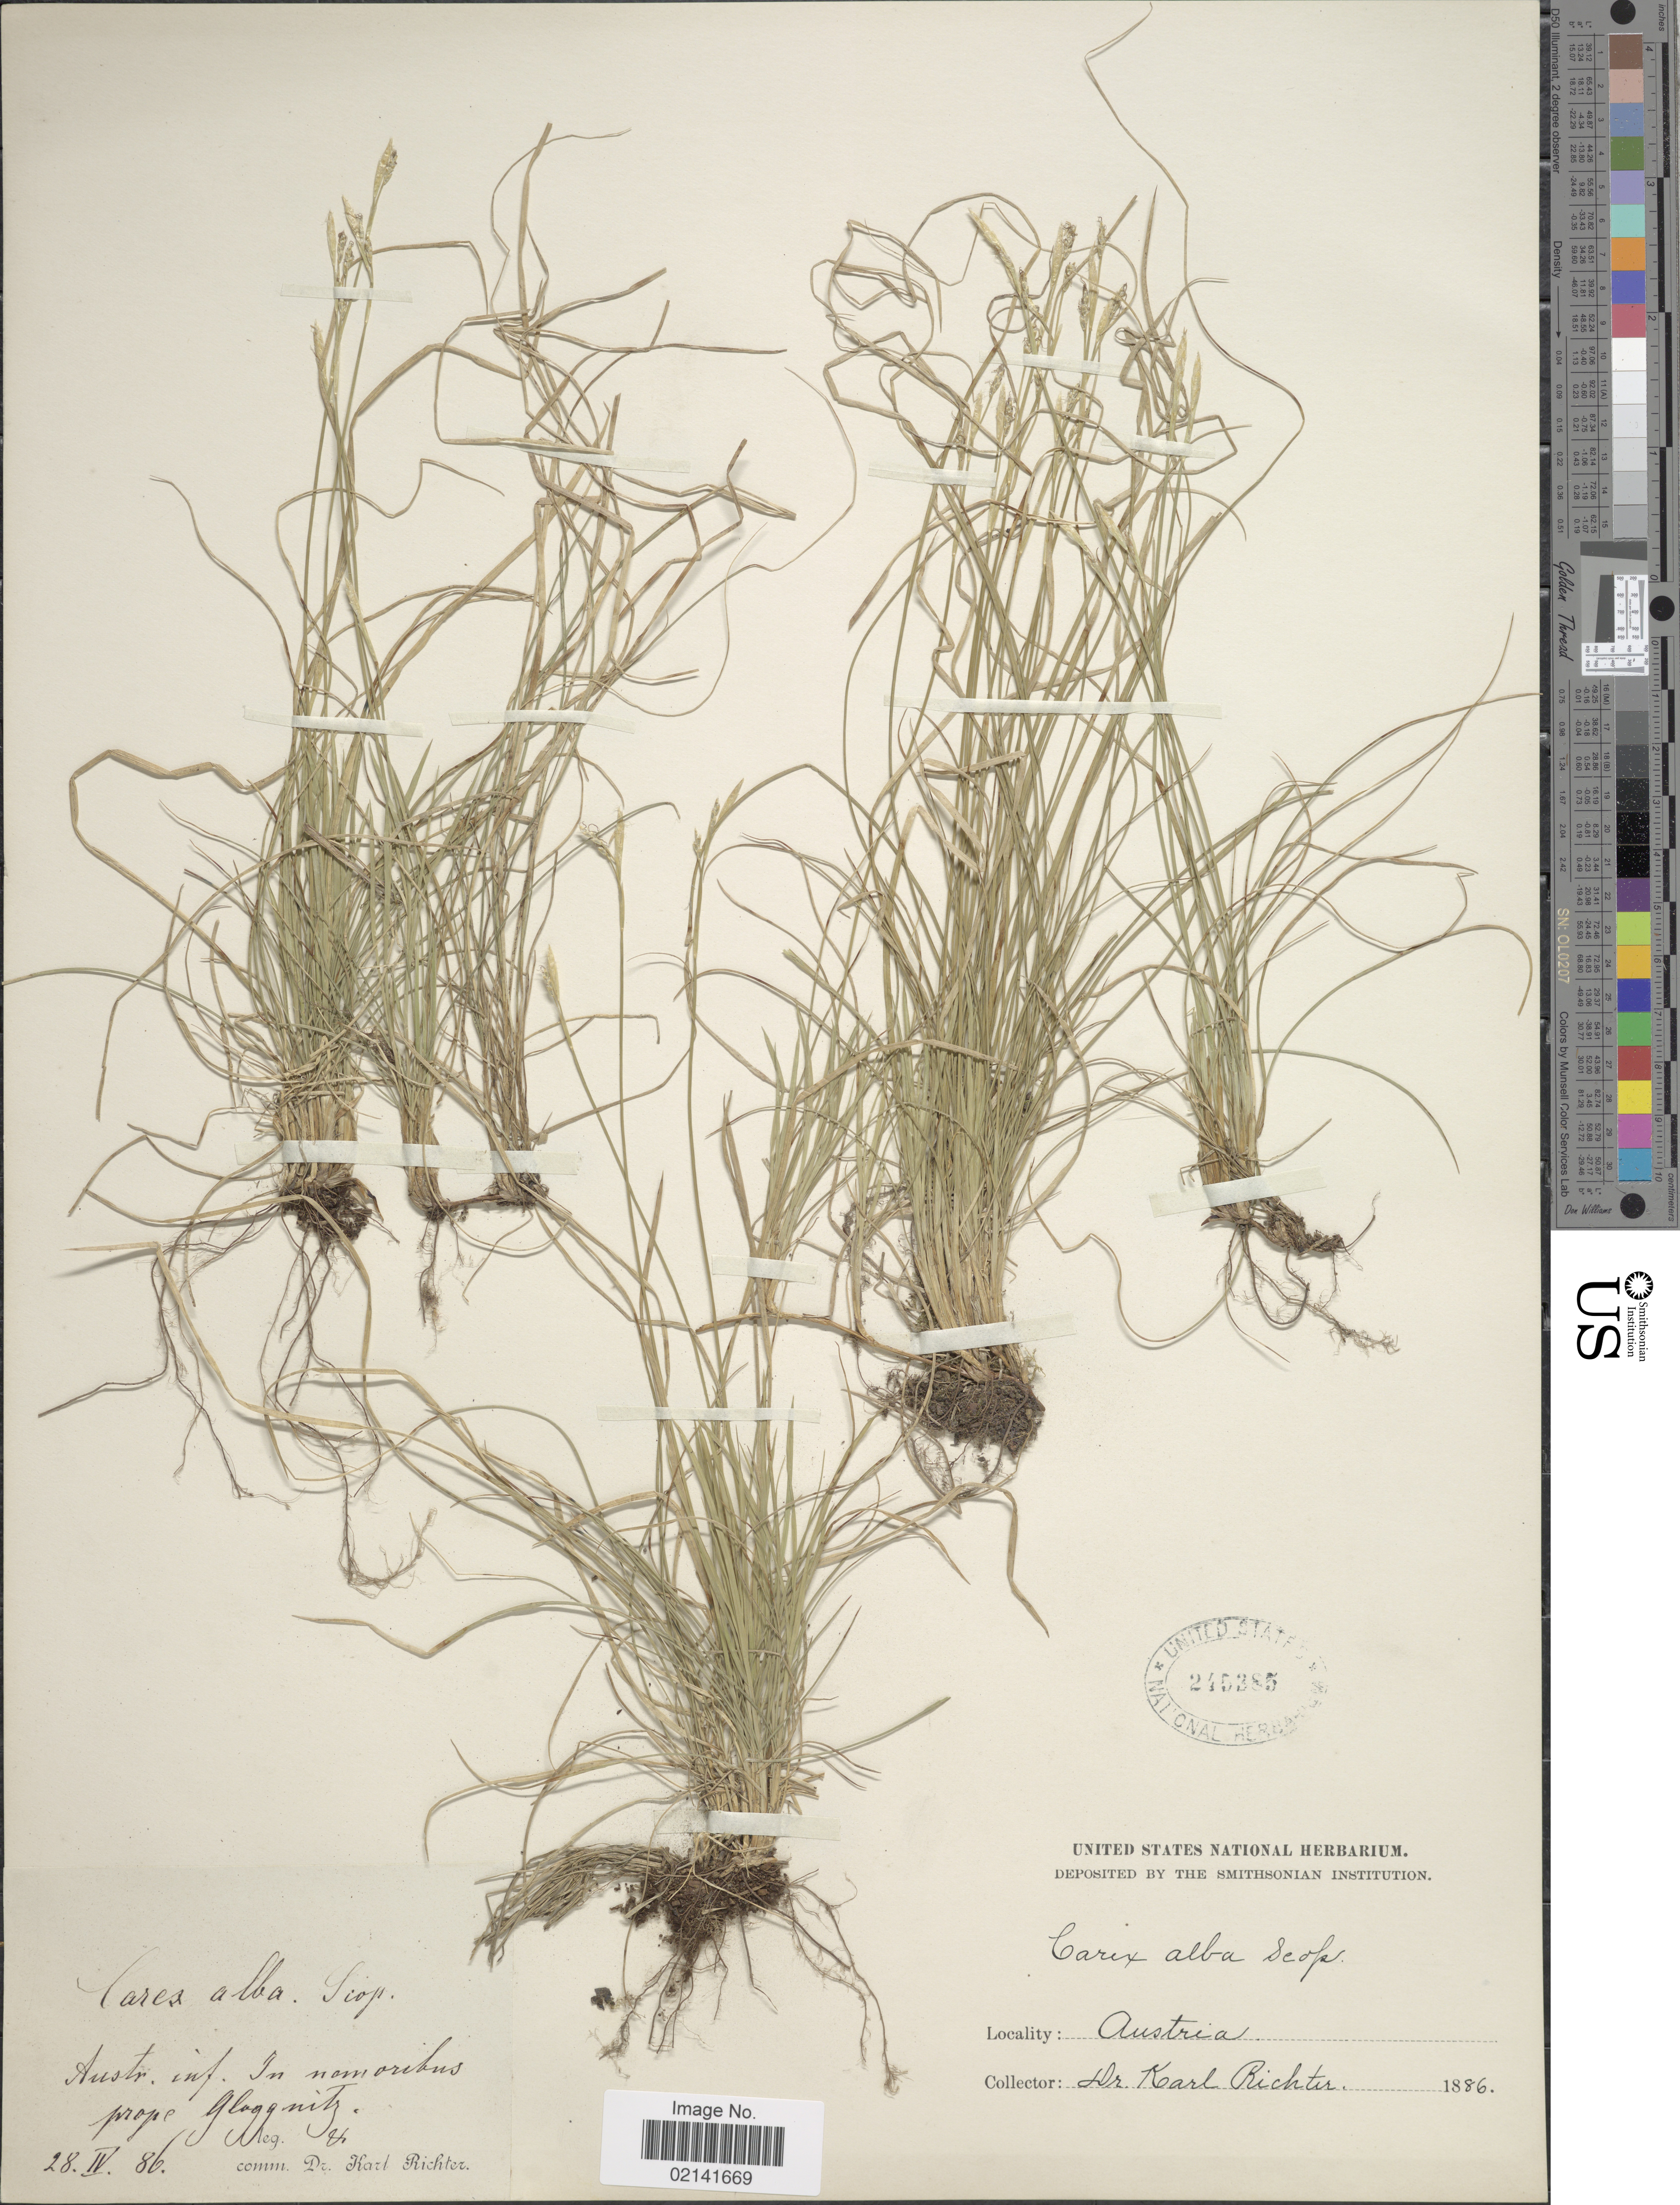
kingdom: Plantae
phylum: Tracheophyta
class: Liliopsida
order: Poales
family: Cyperaceae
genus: Carex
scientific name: Carex alba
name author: Scop.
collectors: K. Richter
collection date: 1886-04-28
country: Austria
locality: Austr. inf. in nemoribus prope gloggnitz [interpreted]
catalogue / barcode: US 245385